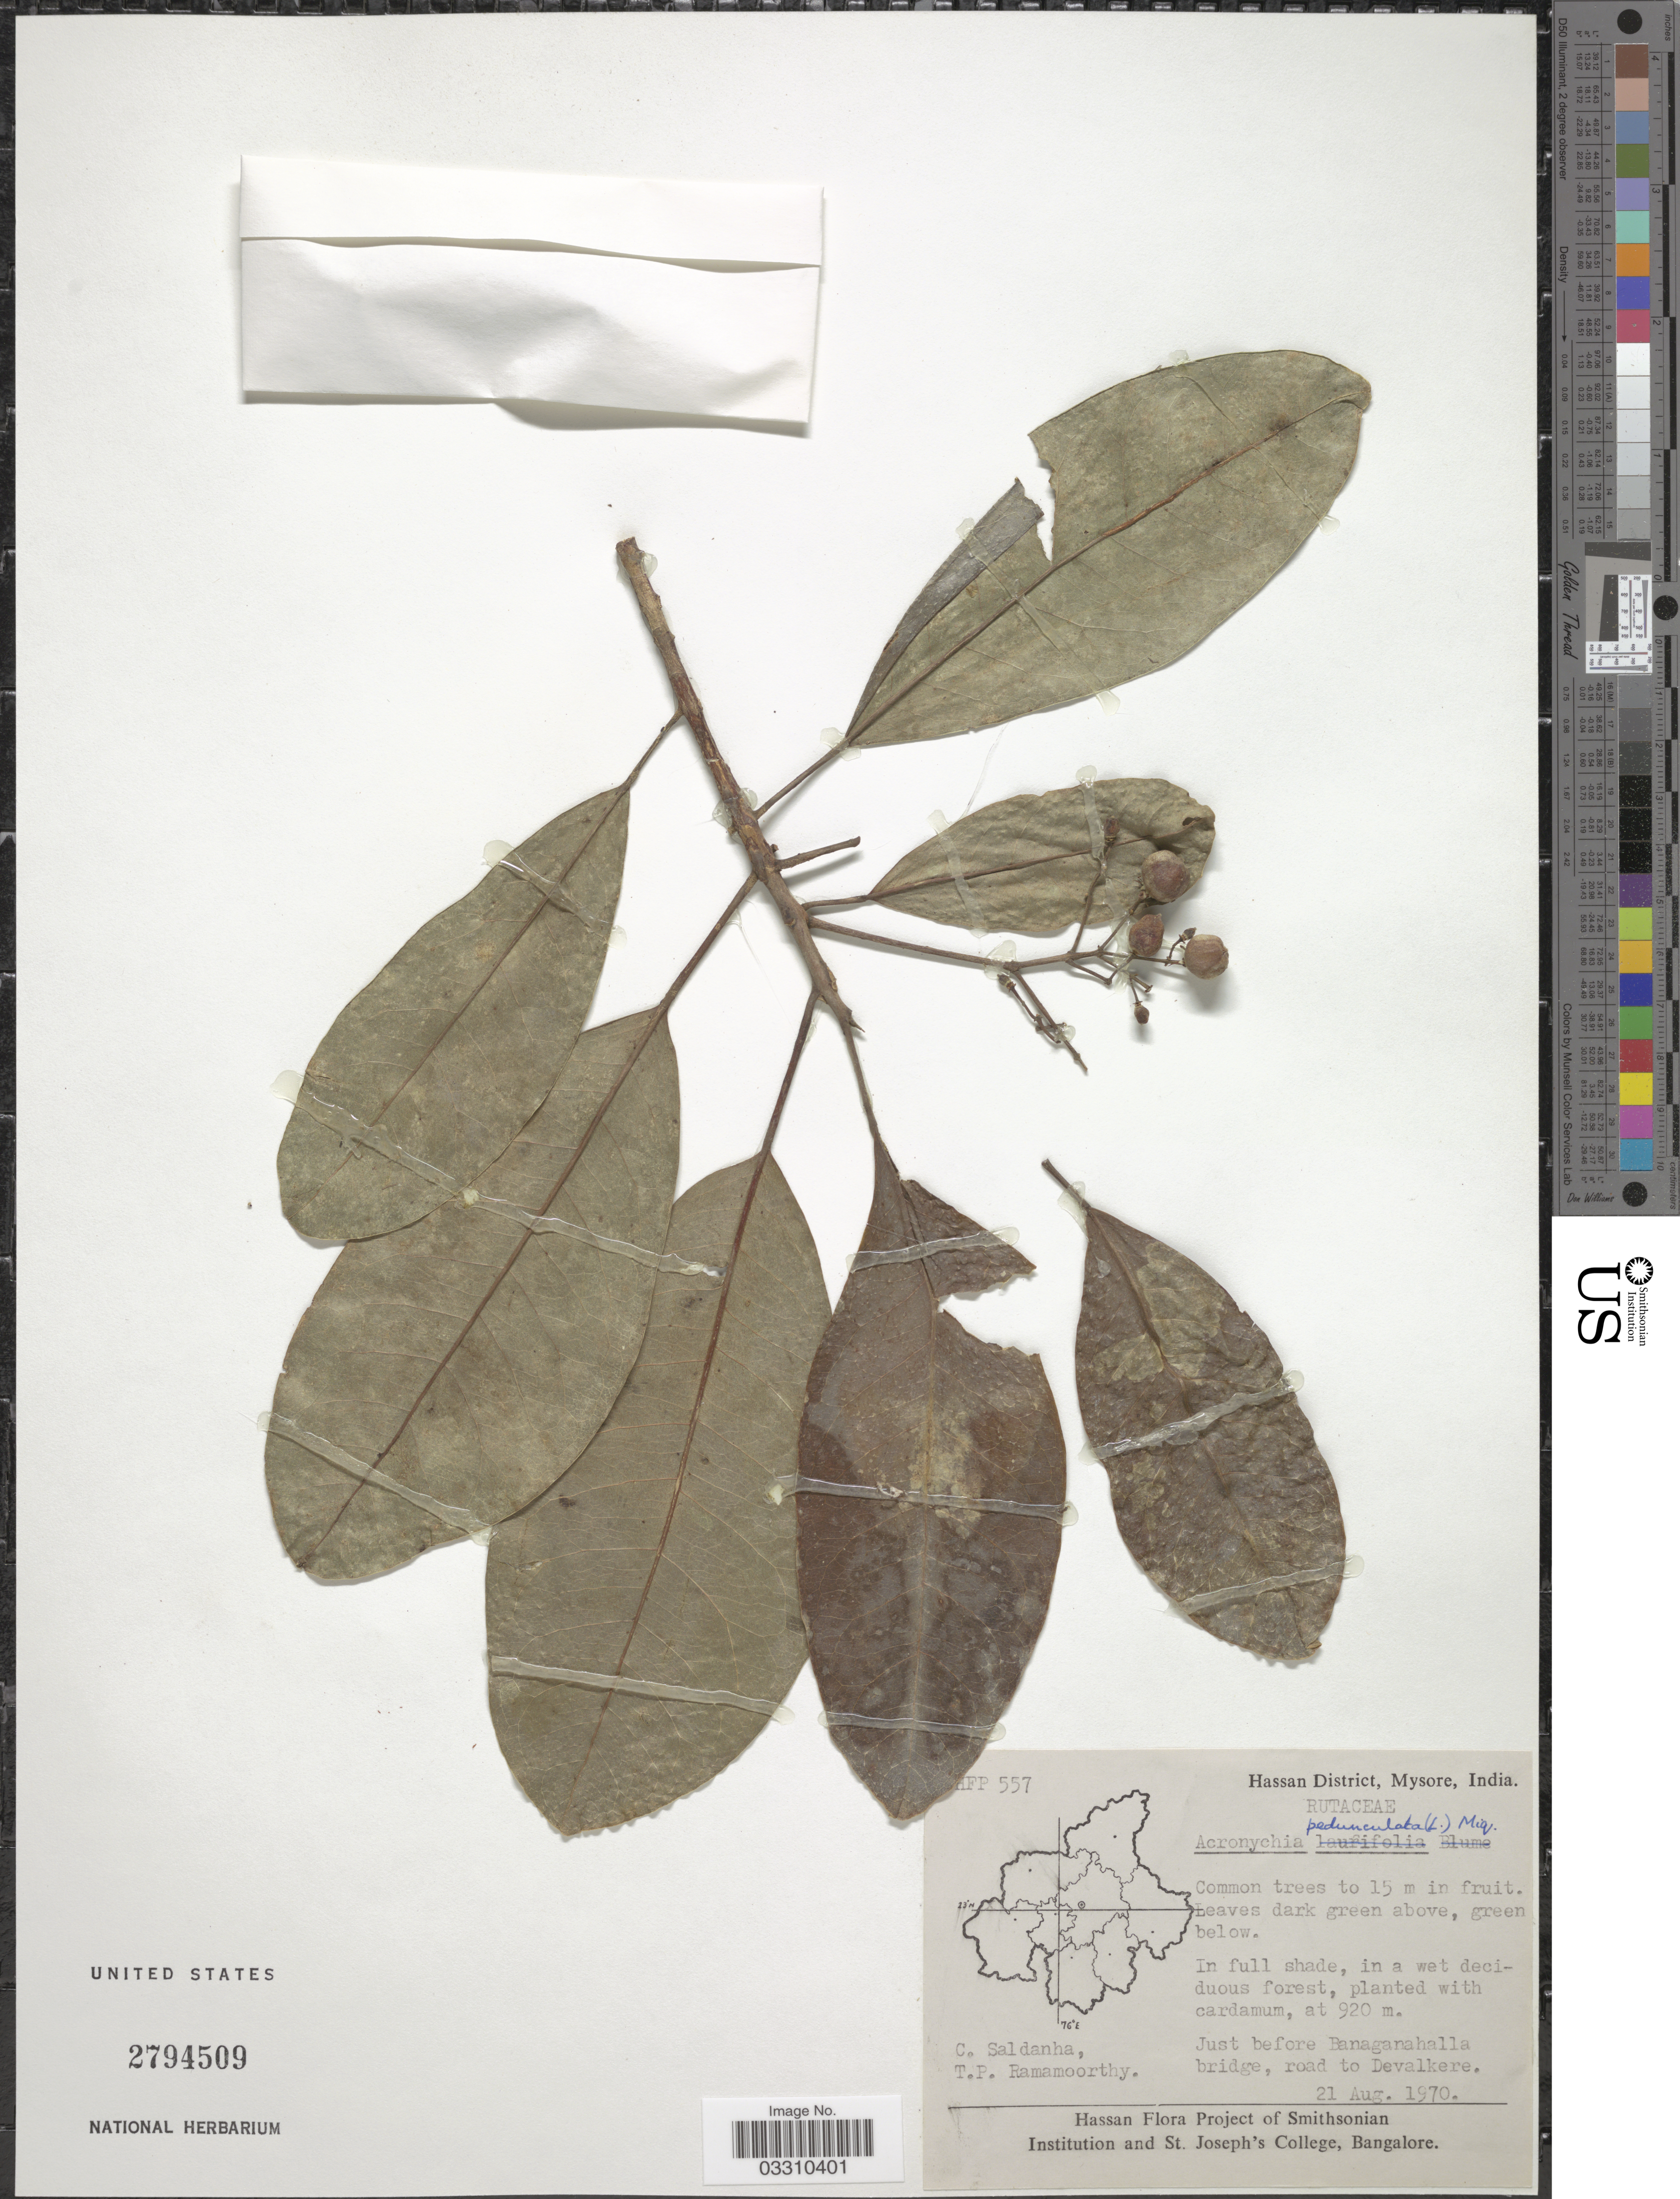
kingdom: Plantae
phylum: Tracheophyta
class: Magnoliopsida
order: Sapindales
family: Rutaceae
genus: Acronychia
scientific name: Acronychia pedunculata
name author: (L.) Miq.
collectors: C. Saldanha & T. P. Ramamoorthy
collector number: HFP557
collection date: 1970-08-21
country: India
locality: Hassan District, Mysore, Just before Banaganahalla bridge, road to Devalkere.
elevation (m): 920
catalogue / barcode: US 2794509